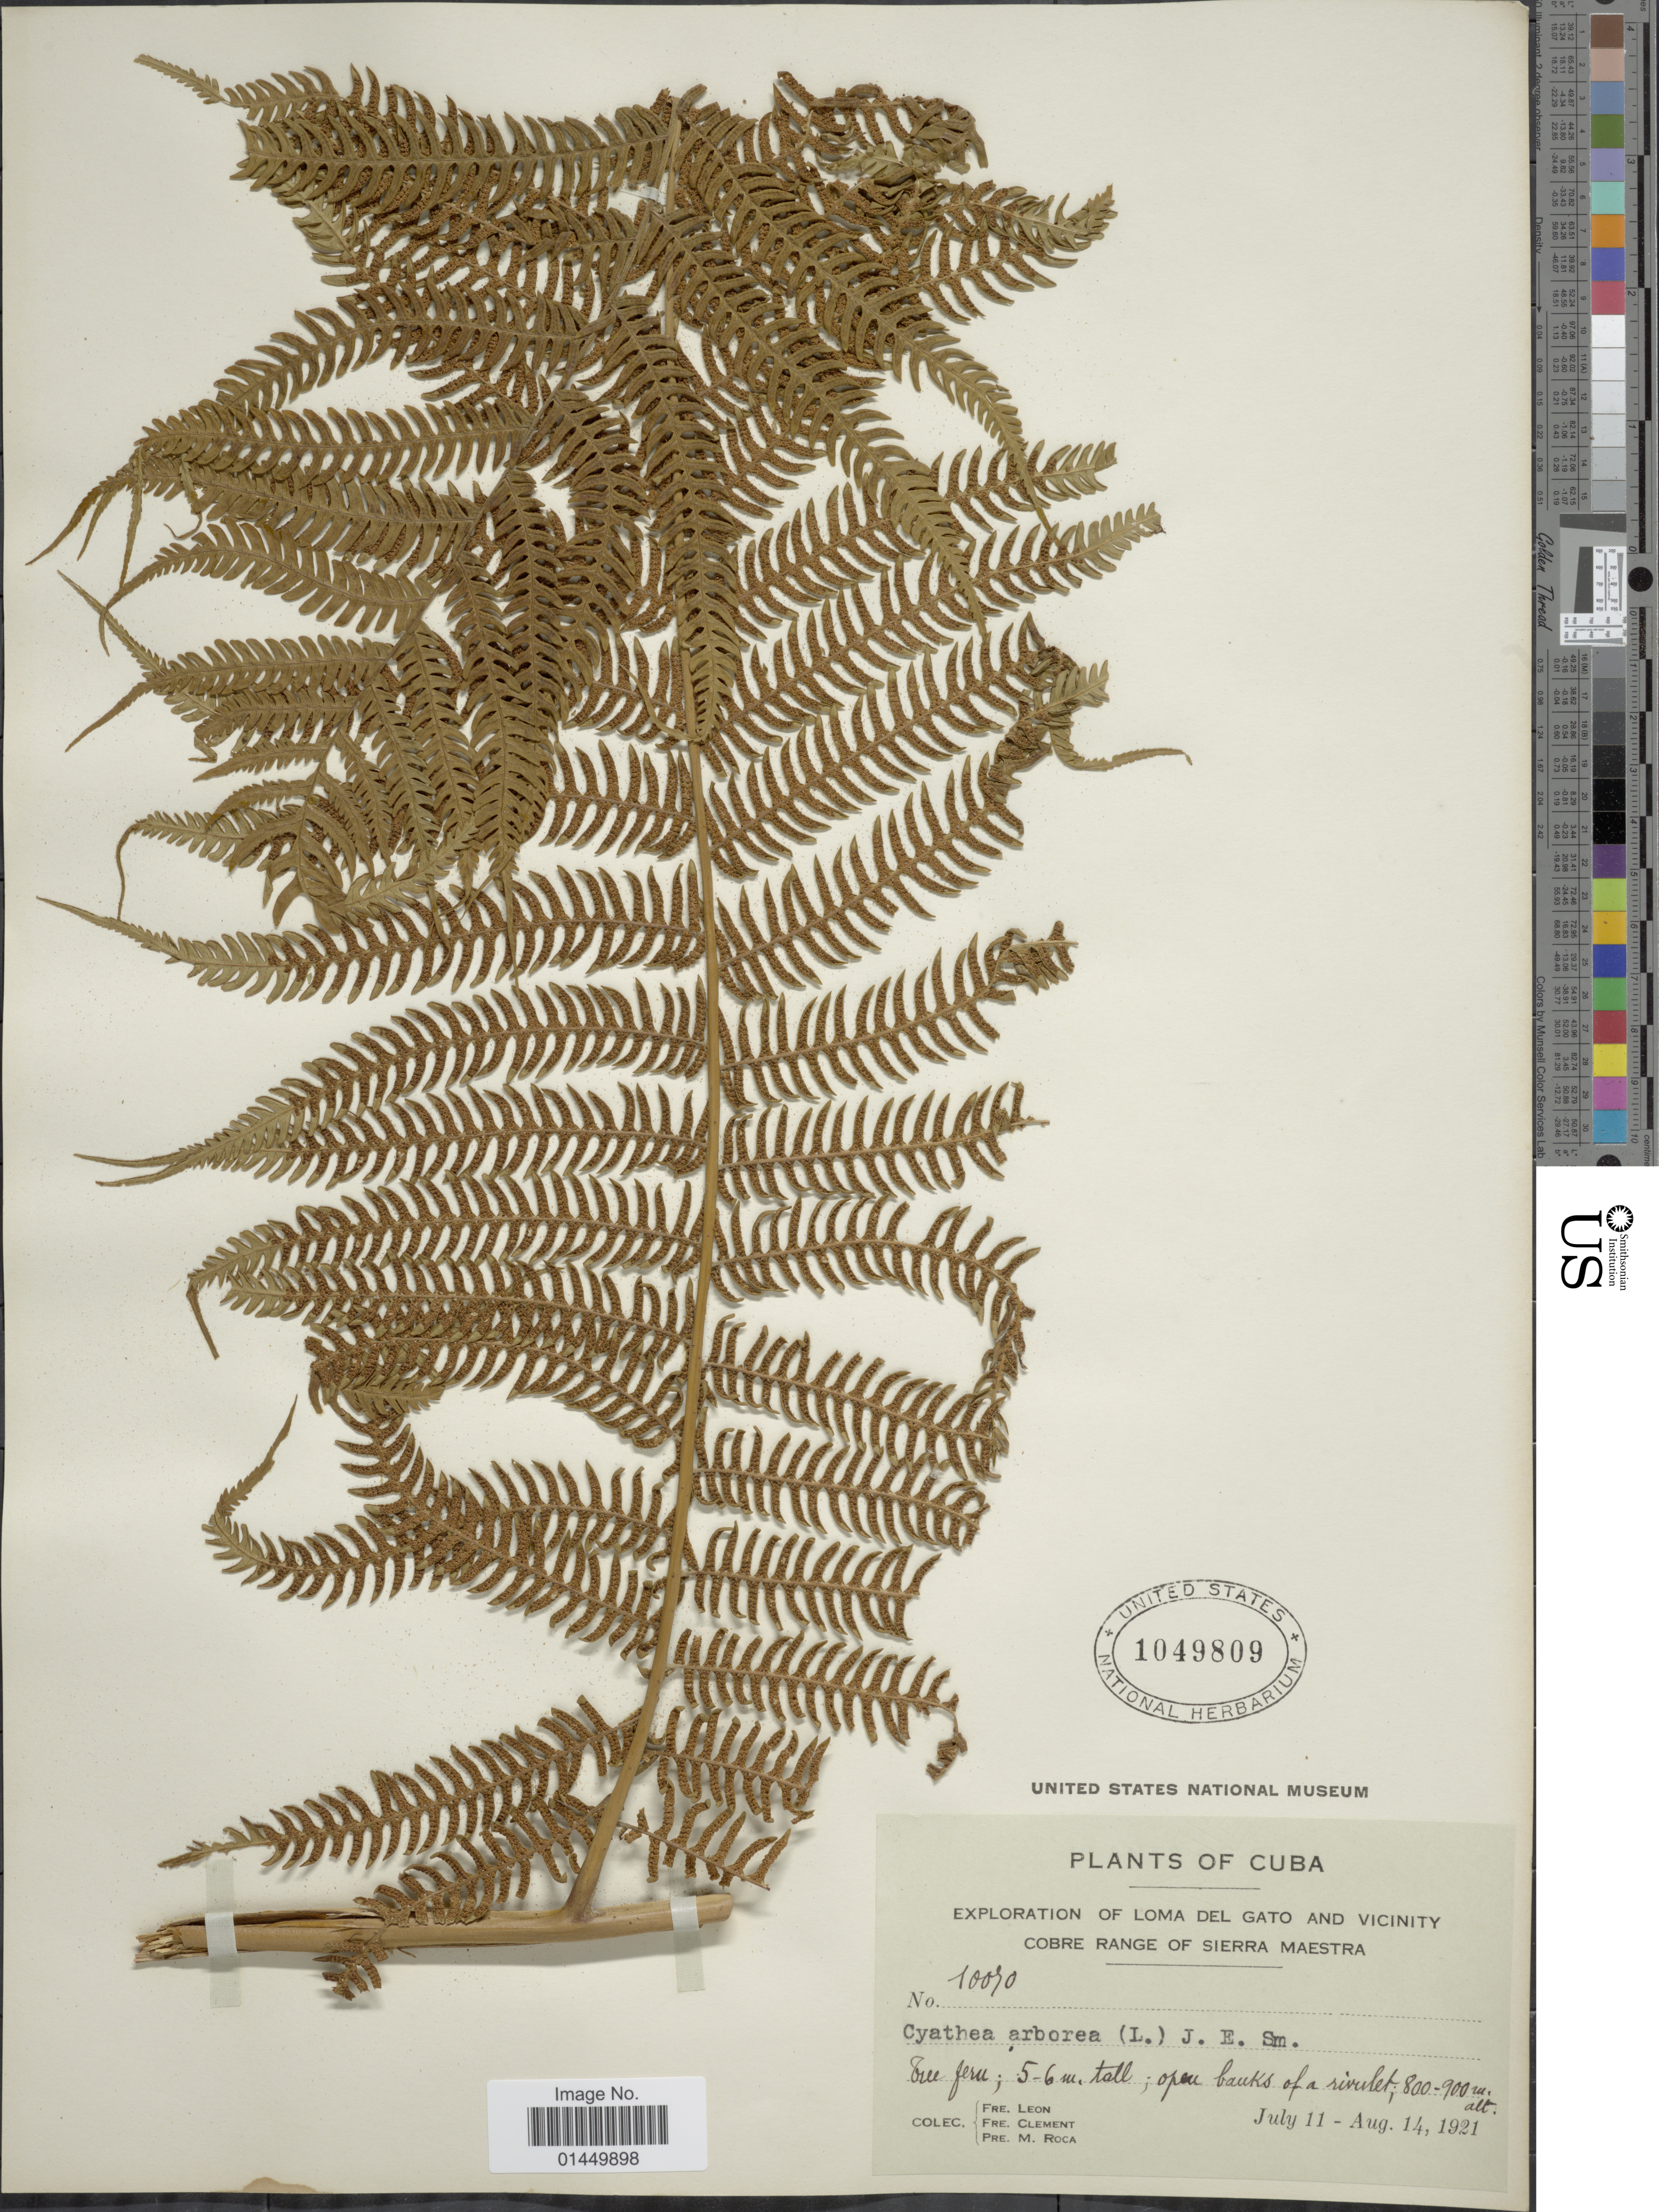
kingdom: Plantae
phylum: Tracheophyta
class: Polypodiopsida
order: Cyatheales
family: Cyatheaceae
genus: Cyathea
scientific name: Cyathea arborea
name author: (L.) Sm.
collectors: Bro. León, B. Clement & M. Roca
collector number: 10070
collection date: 1921-07-11/1921-08-14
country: Cuba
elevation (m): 800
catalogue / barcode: US 1049809